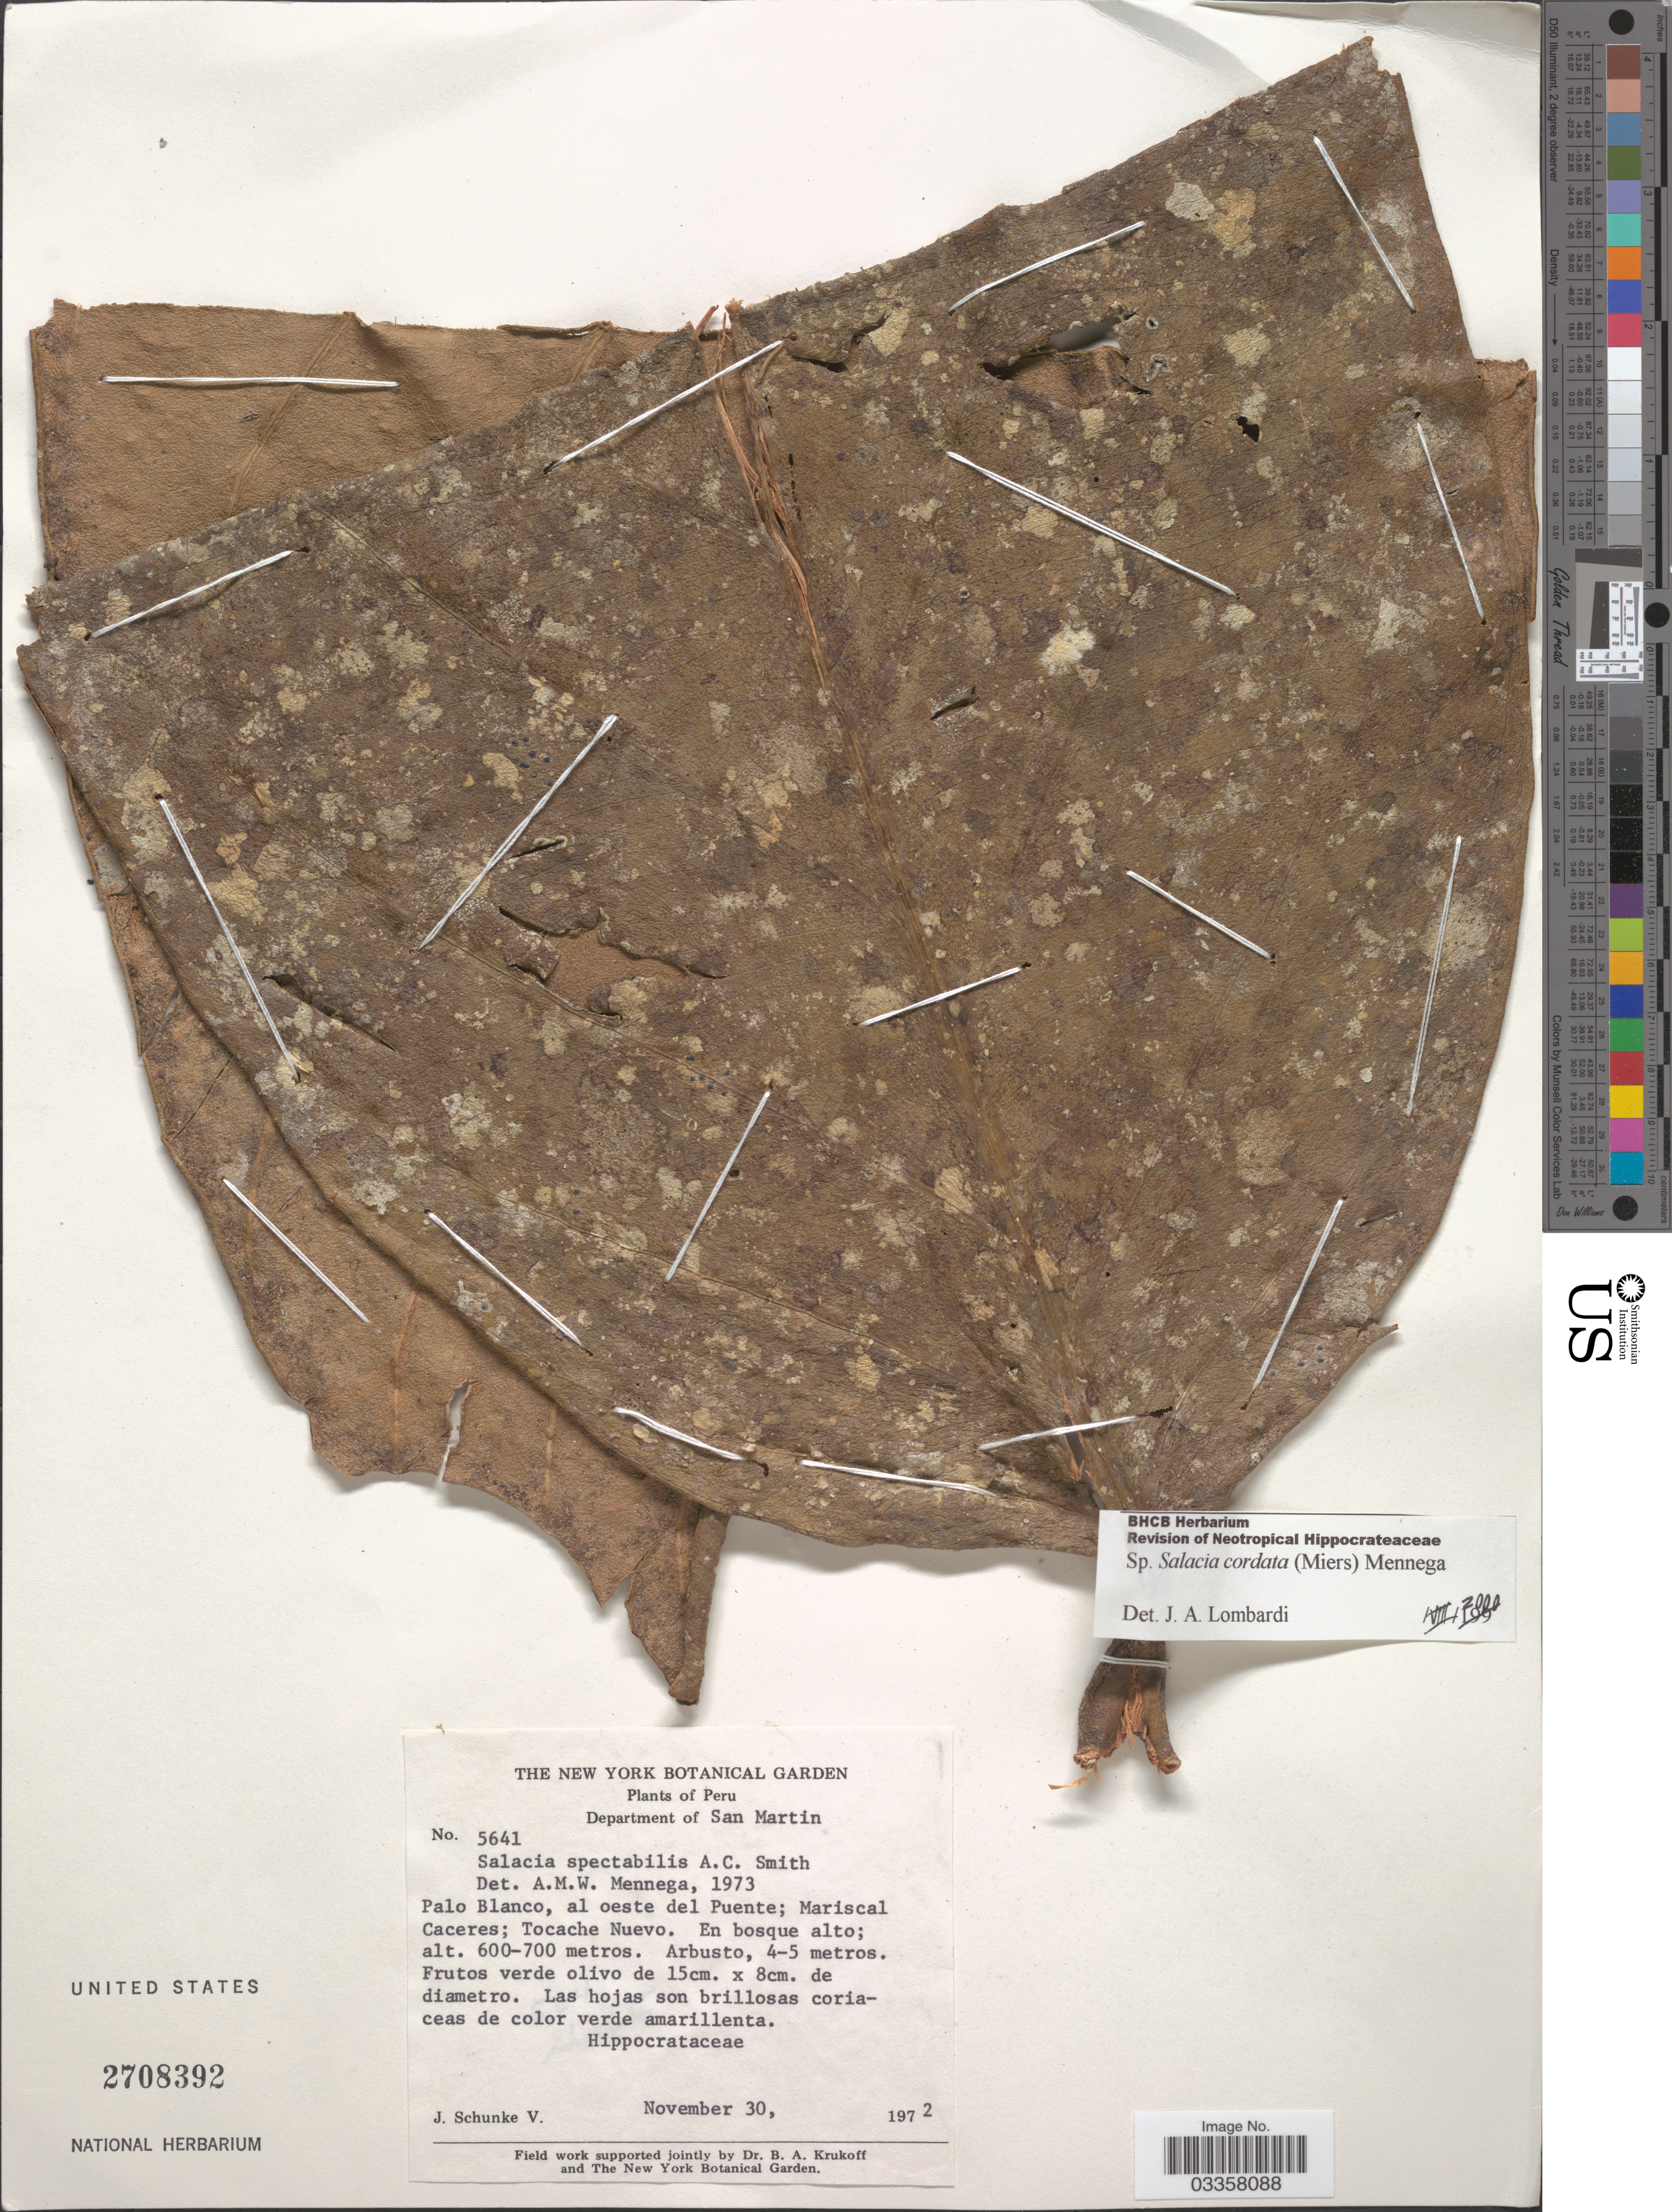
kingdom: Plantae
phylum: Tracheophyta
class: Magnoliopsida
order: Celastrales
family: Celastraceae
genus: Salacia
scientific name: Salacia cordata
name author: (Miers) Mennega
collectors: J. Schunke Vigo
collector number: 5641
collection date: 1972-11-30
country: Peru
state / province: San Martín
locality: Department of San Martin, Palo Blanco, al oeste del Puente; Mariscal Caceres; Tocache Nuevo.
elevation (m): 600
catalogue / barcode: US 2708392